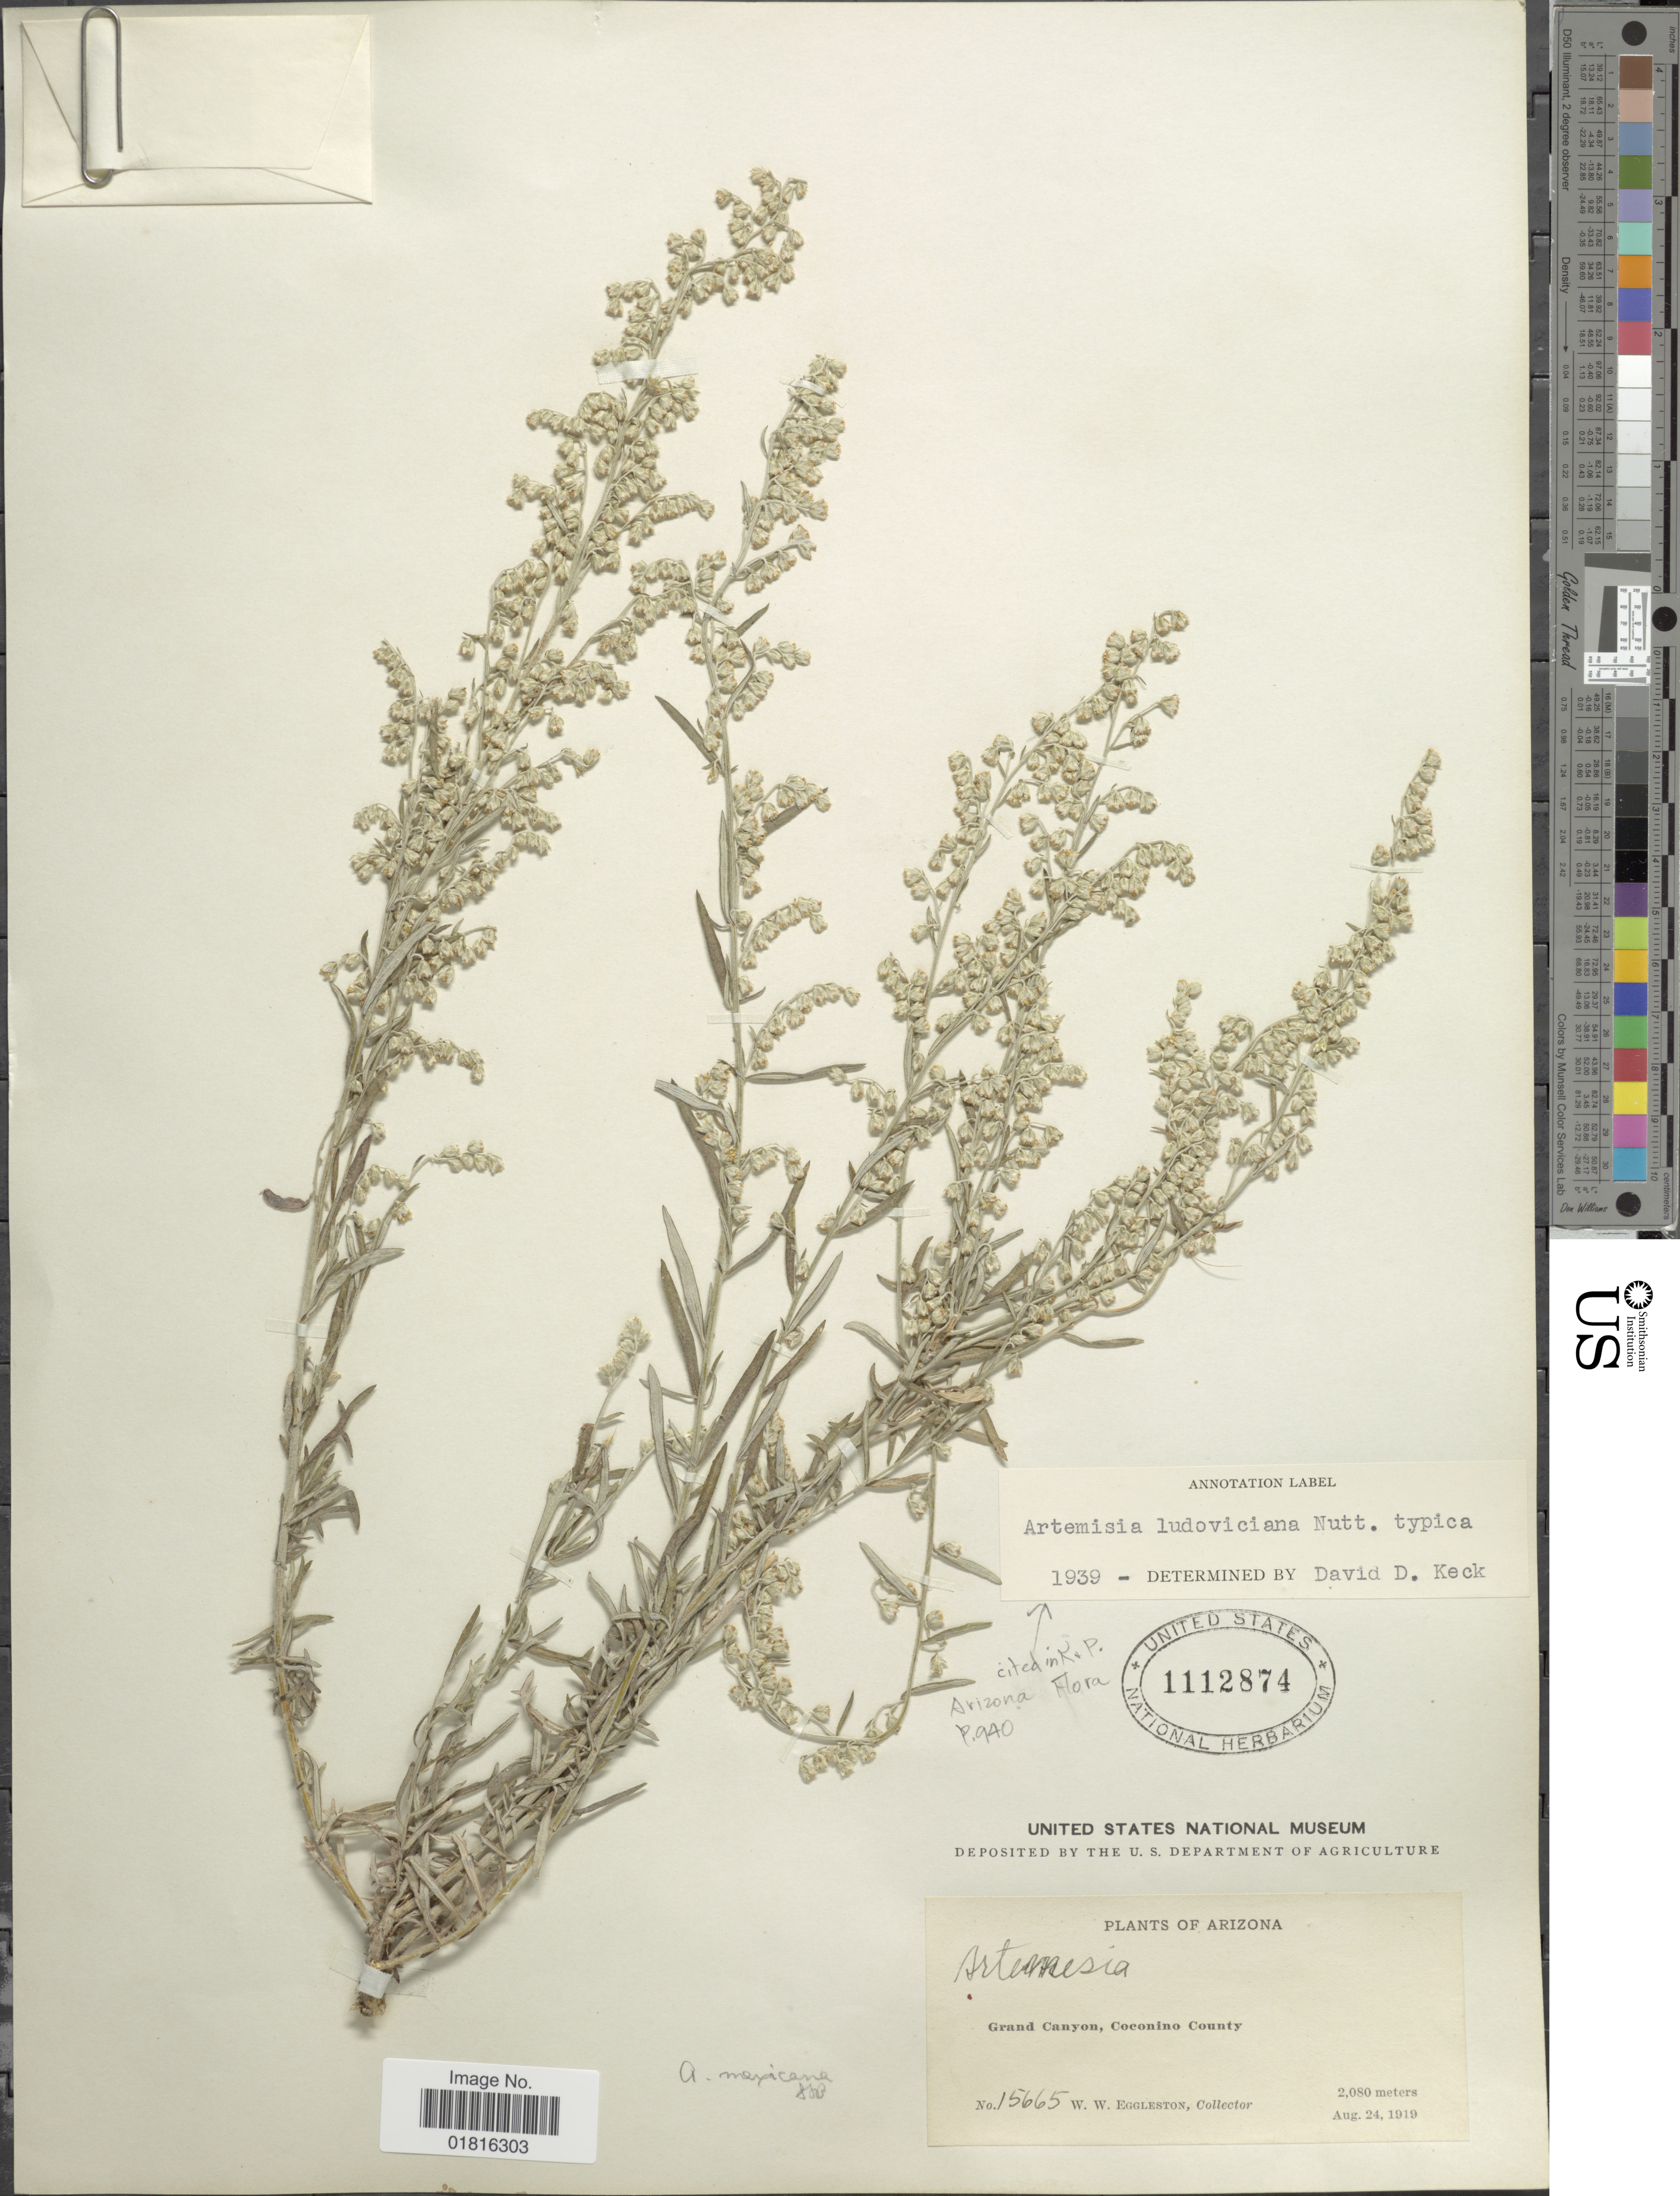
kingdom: Plantae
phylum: Tracheophyta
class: Magnoliopsida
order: Asterales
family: Asteraceae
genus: Artemisia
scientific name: Artemisia ludoviciana subsp. ludoviciana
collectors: W. W. Eggleston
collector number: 15665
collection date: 1919-08-24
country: United States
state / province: Arizona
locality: Grand Canyon, Coconino County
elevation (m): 2080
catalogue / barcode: US 1112874